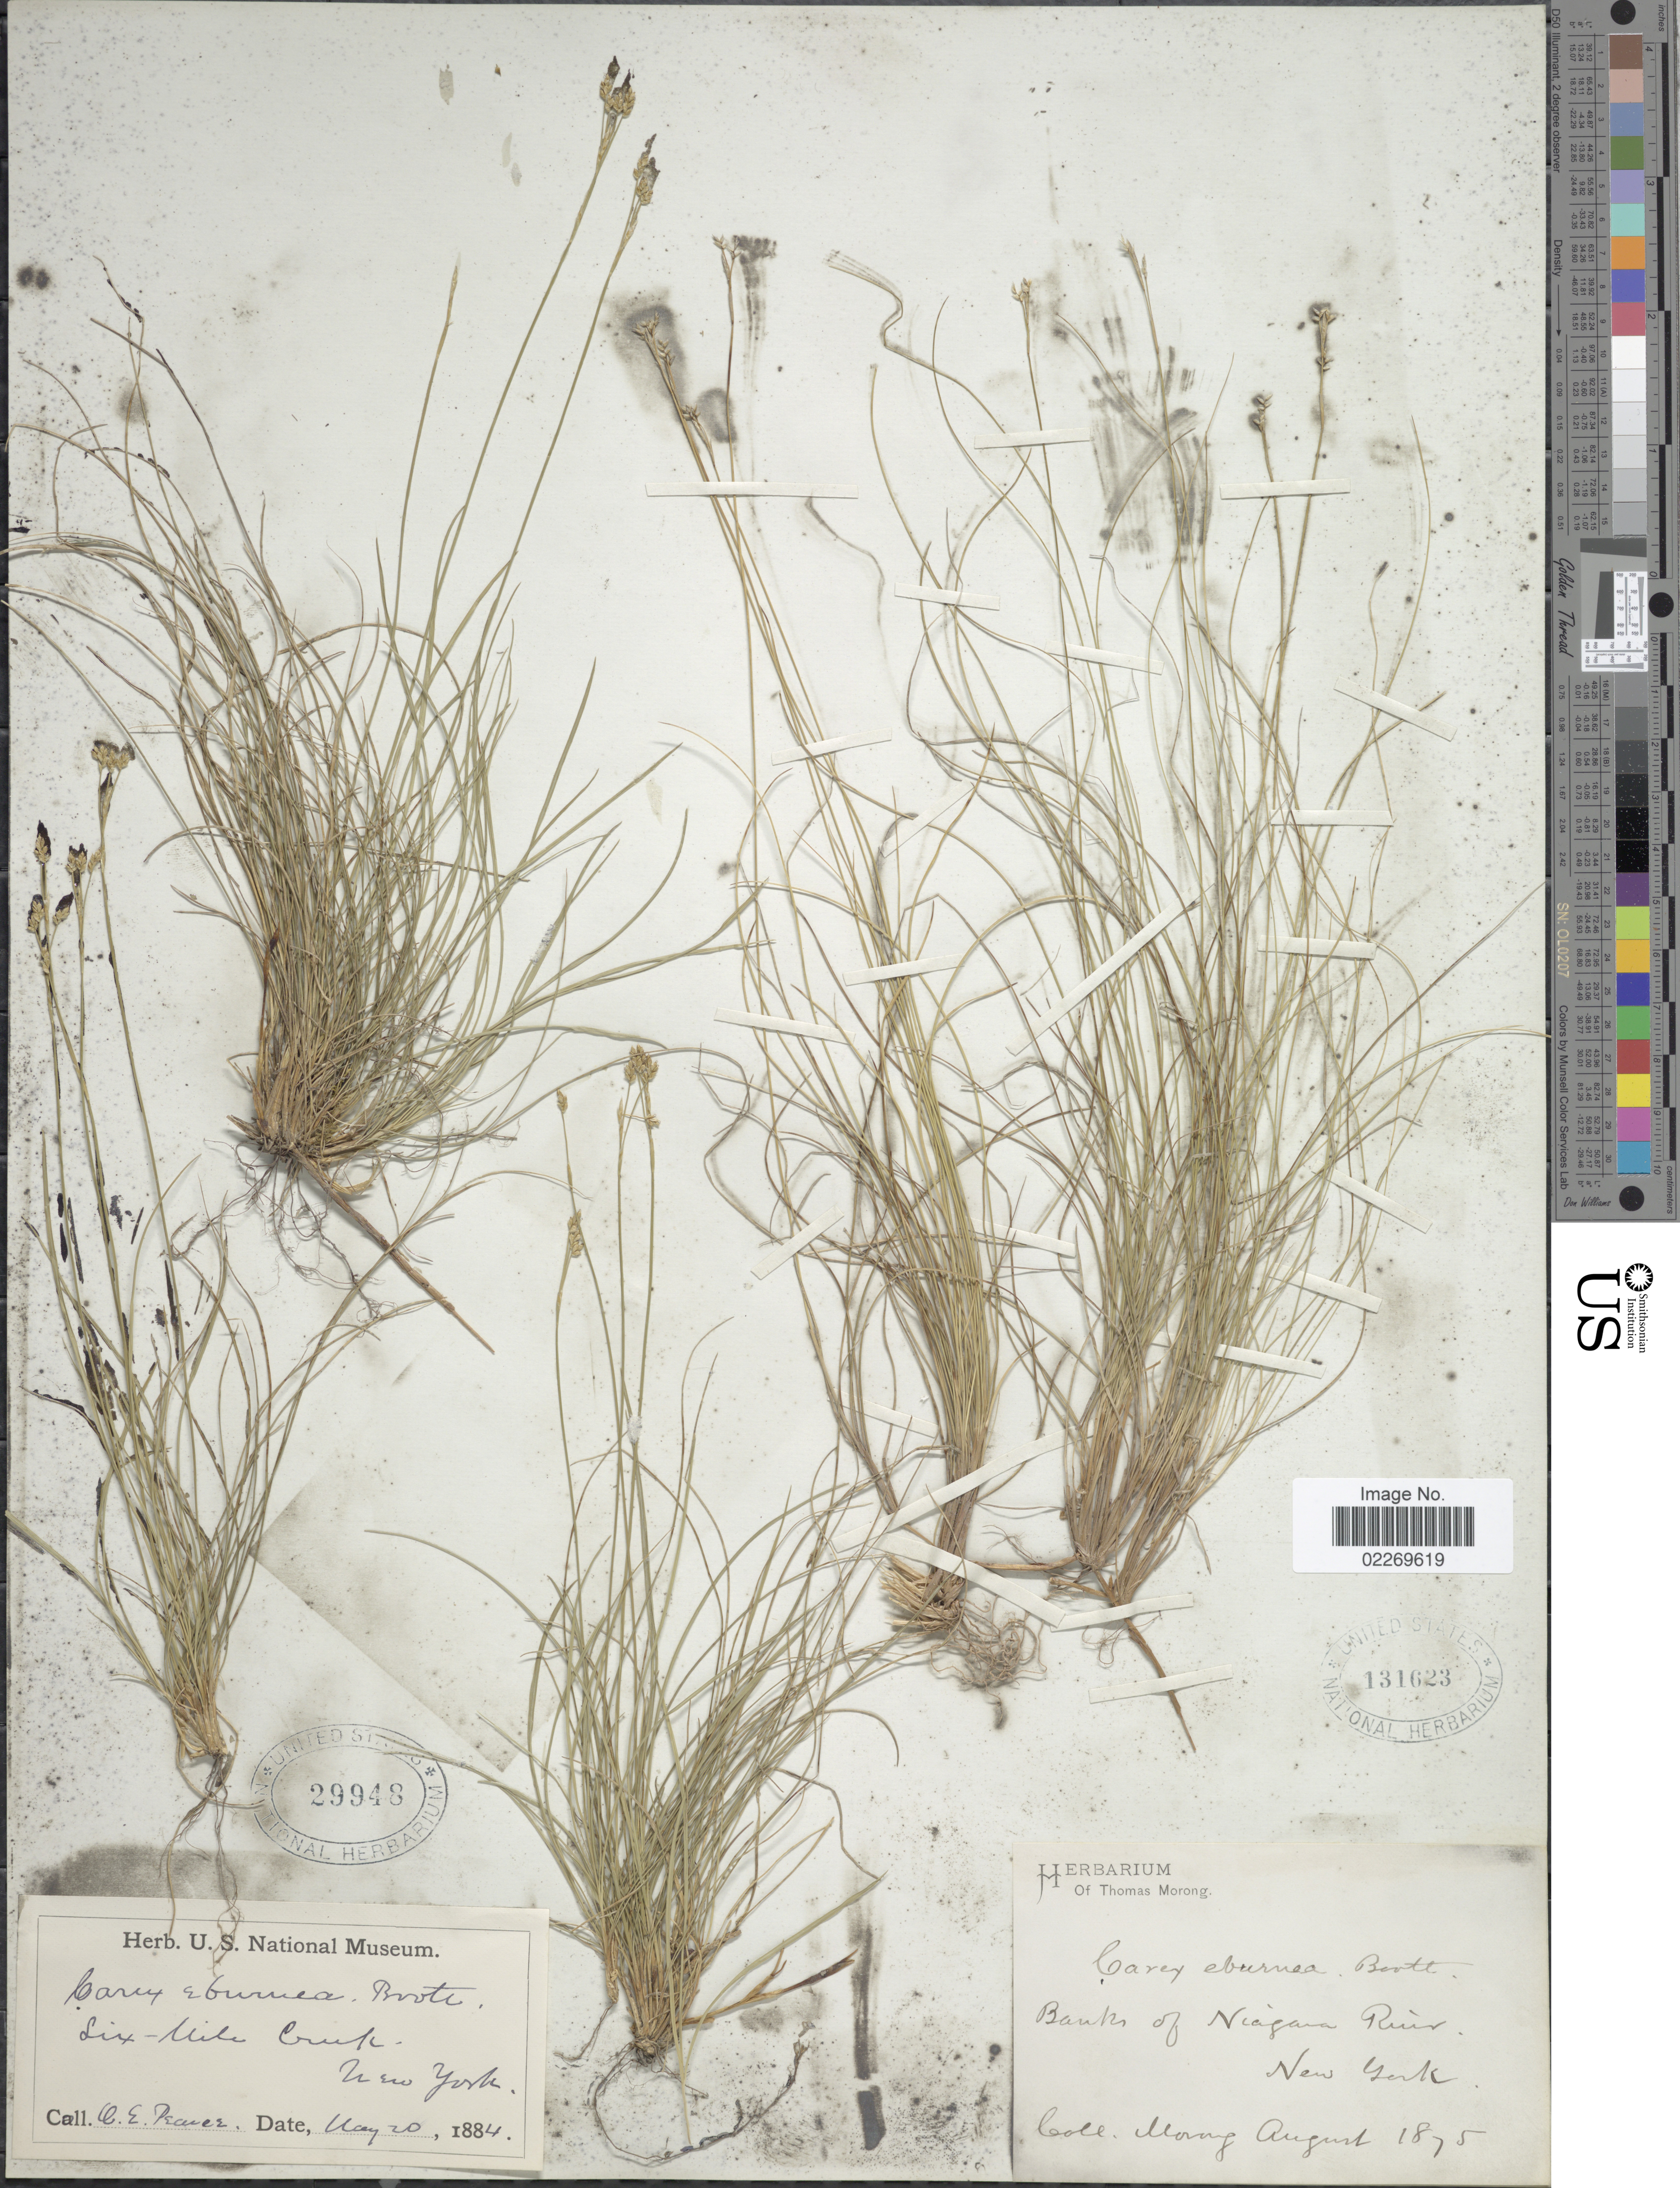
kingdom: Plantae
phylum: Tracheophyta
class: Liliopsida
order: Poales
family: Cyperaceae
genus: Carex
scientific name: Carex eburnea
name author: Boott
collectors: A. Pearce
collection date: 1884-05-20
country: United States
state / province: New York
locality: Six Mile Creek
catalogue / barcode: US 29948